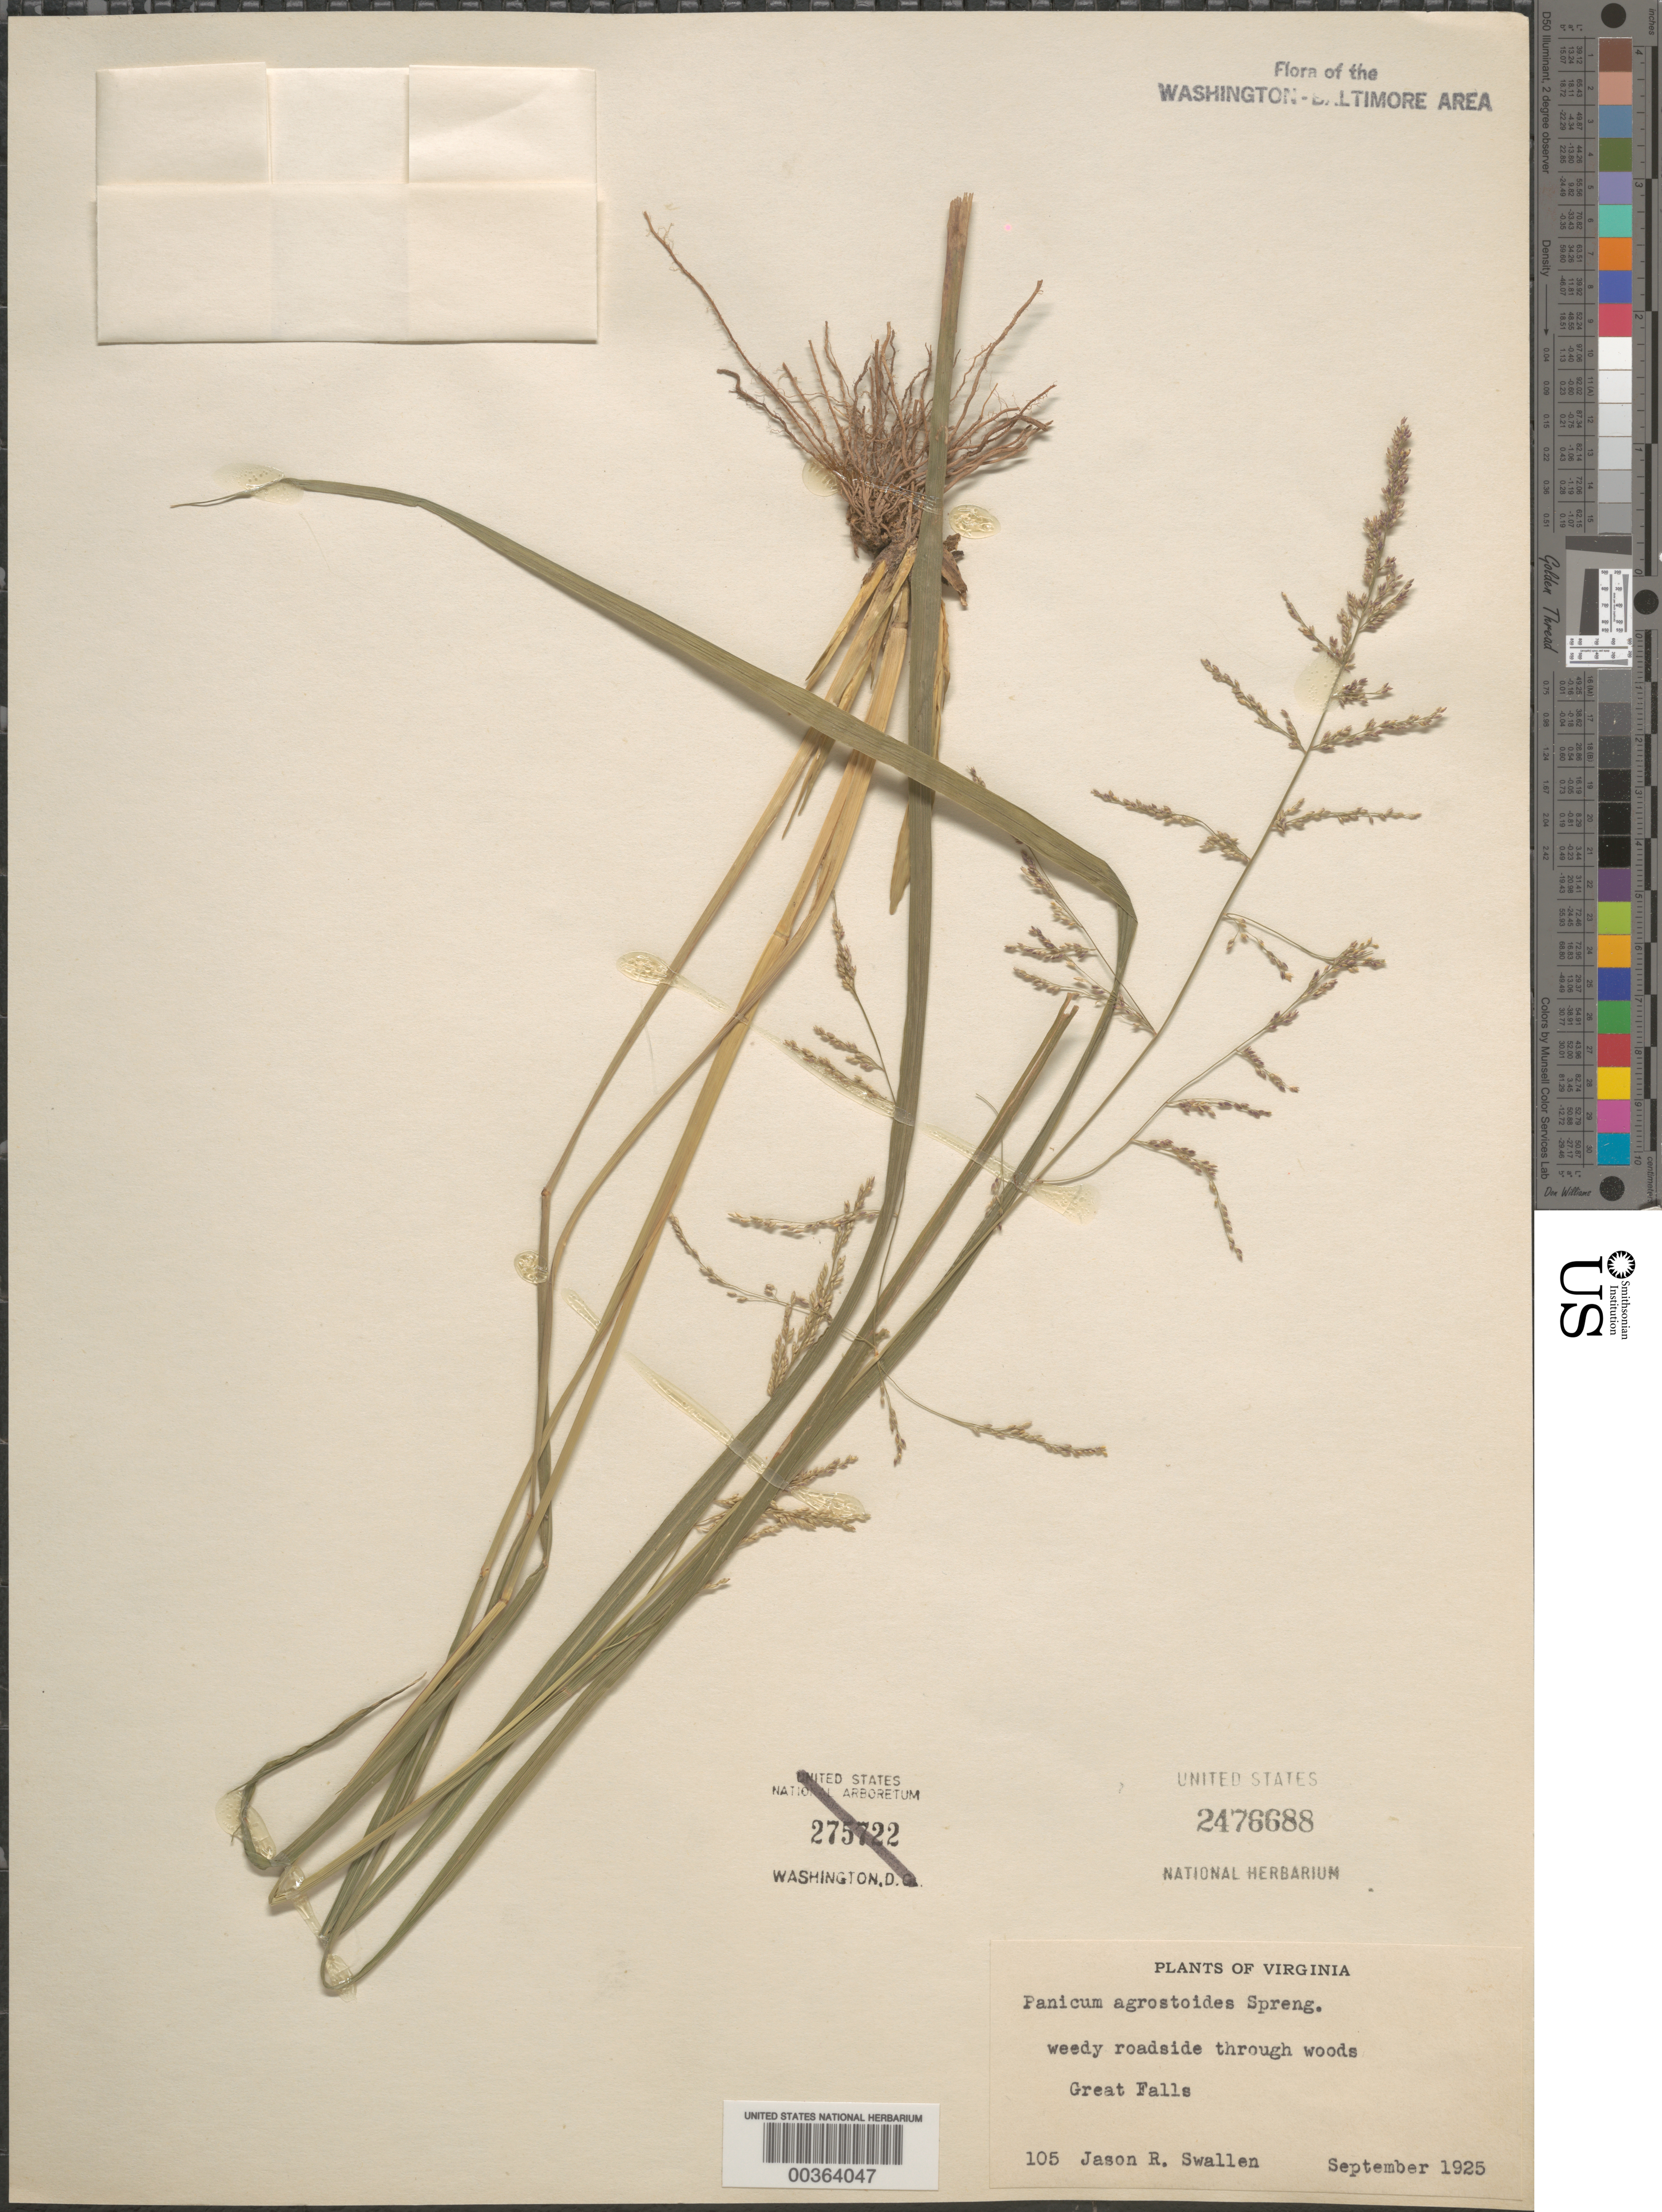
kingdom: Plantae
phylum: Tracheophyta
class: Liliopsida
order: Poales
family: Poaceae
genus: Coleataenia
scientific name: Coleataenia rigidula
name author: (Bosc ex Nees) LeBlond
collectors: J. R. Swallen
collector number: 105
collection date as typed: Sep 1925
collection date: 1925-09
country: United States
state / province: Maryland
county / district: Montgomery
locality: Great Falls C. & O. Canal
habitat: Roadside through woods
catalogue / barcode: US 2476688